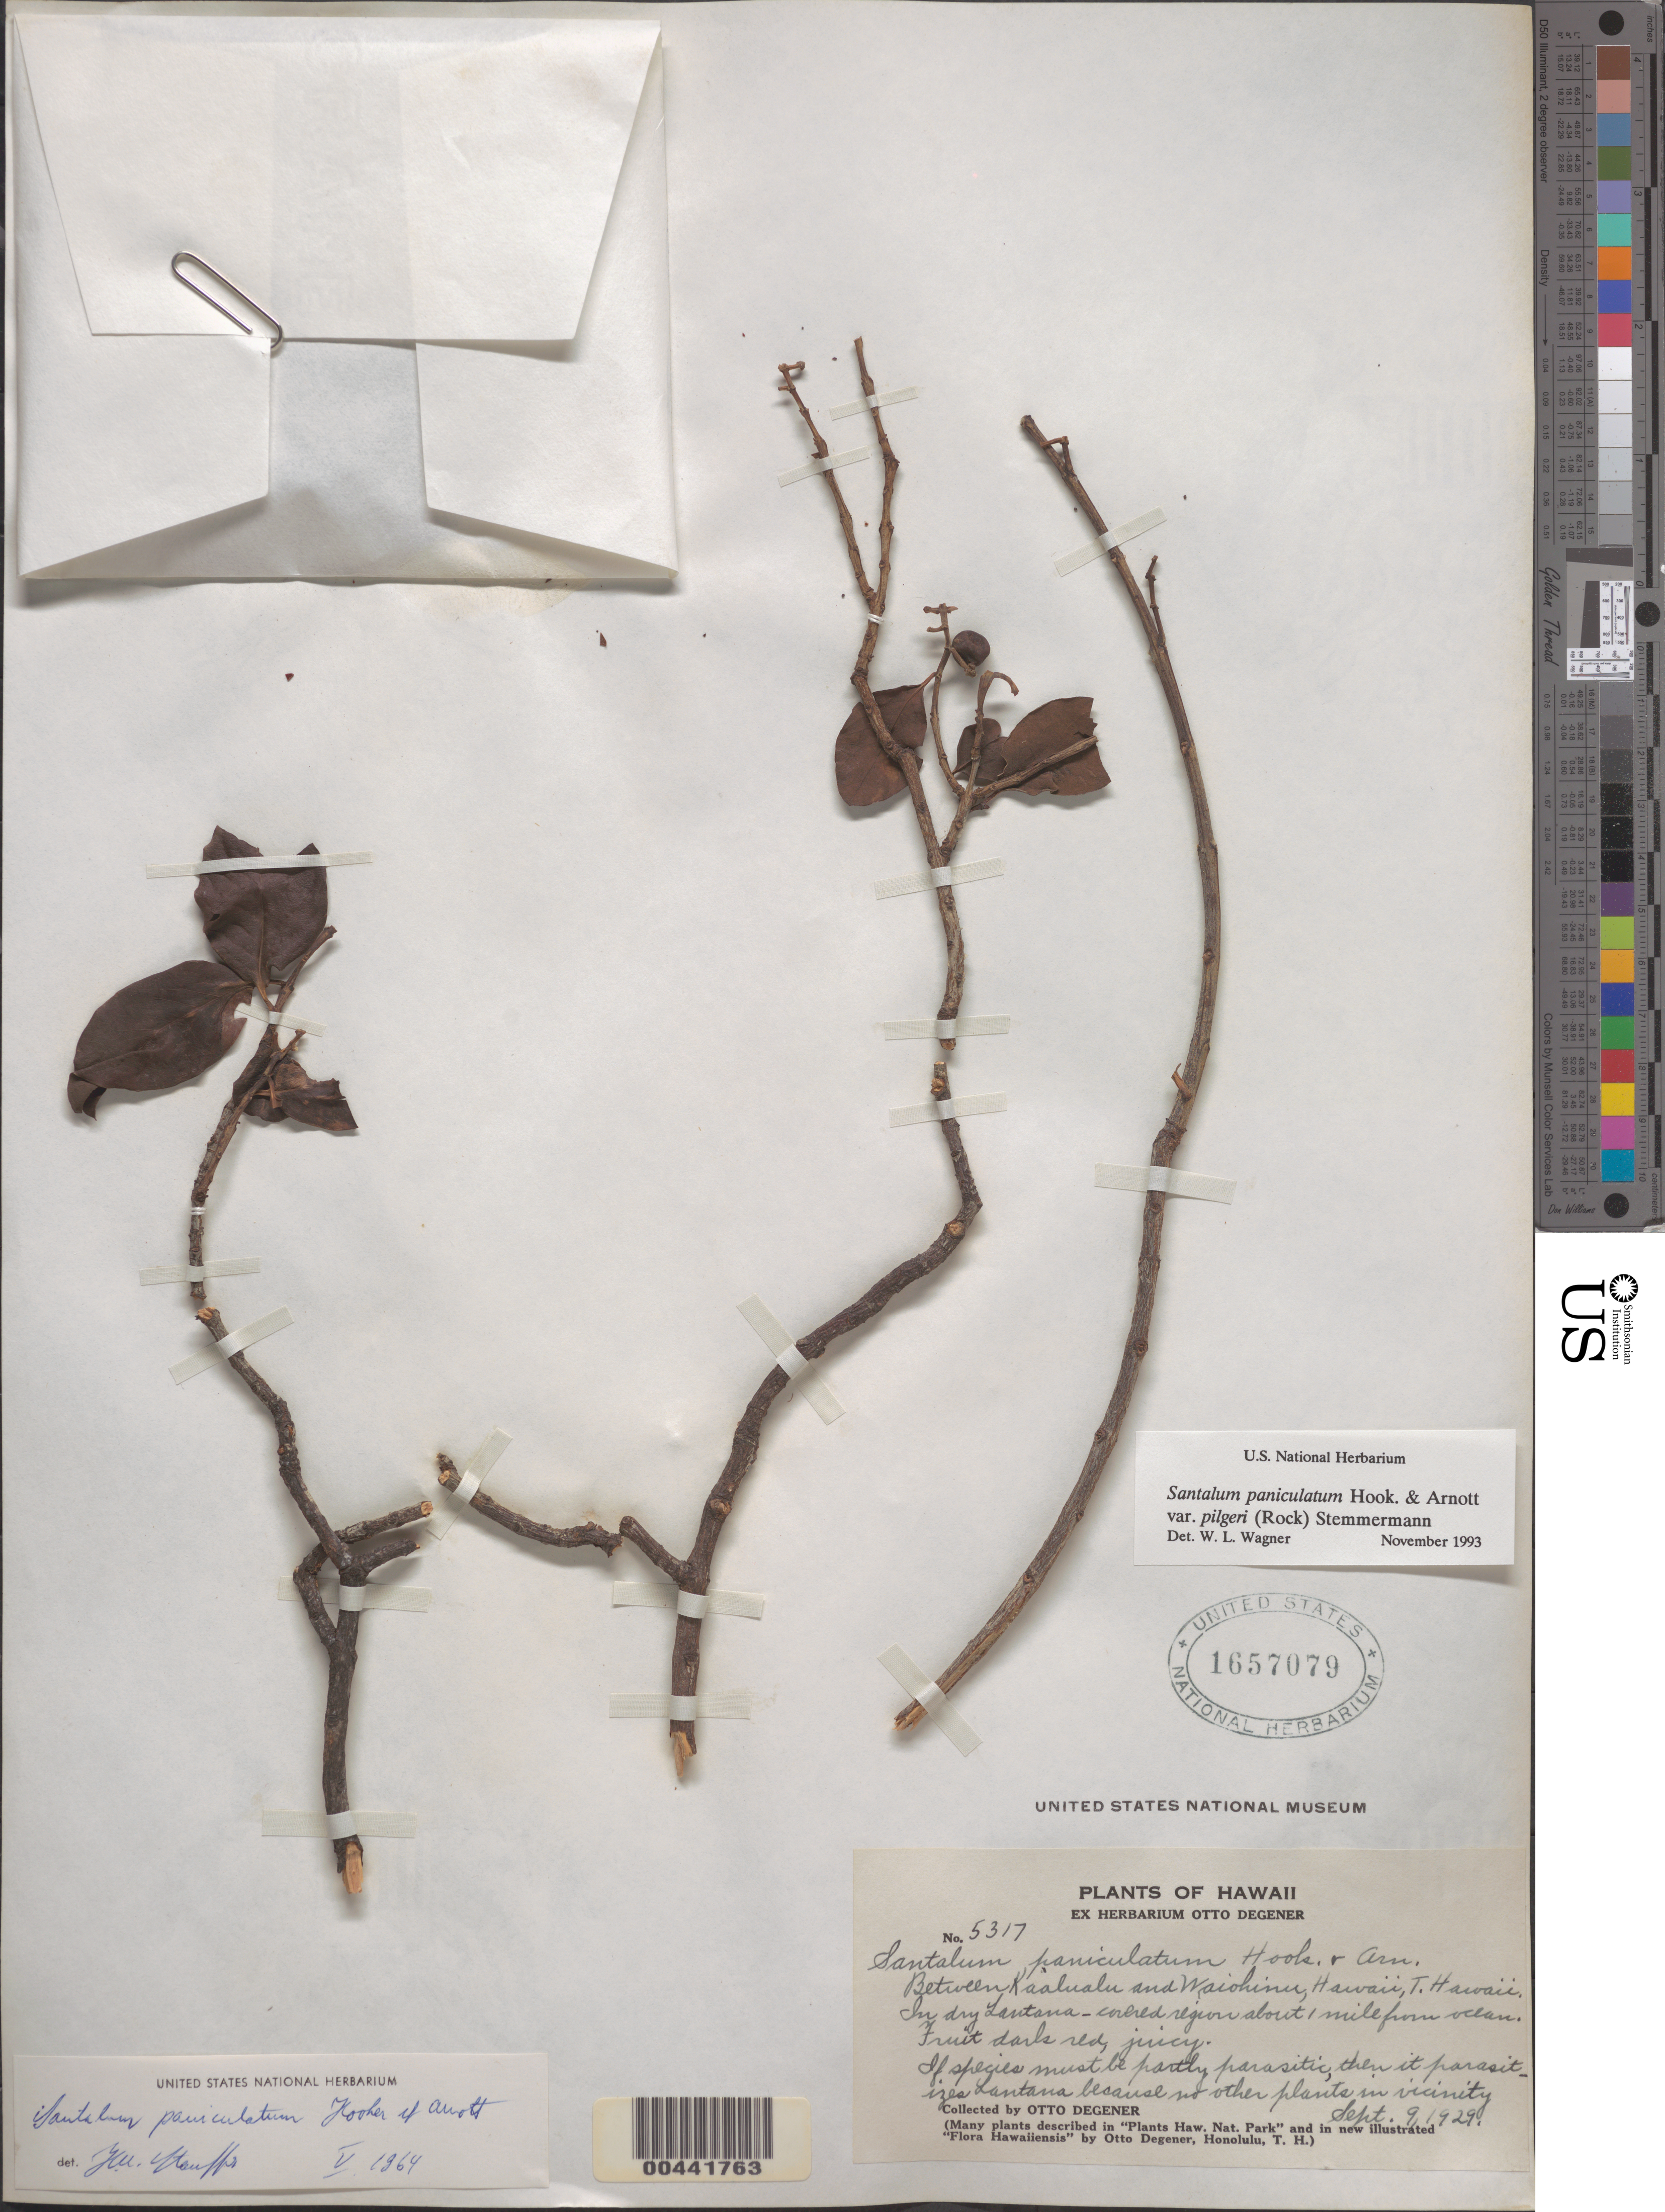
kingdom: Plantae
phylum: Tracheophyta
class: Magnoliopsida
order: Santalales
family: Santalaceae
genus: Santalum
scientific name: Santalum paniculatum var. pilgeri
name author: (Rock) Stemmerm.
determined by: Wagner, W. L., (BOT), Smithsonian Institution - National Museum of Natural History (UNITED STATES)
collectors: O. Degener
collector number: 5317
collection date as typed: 9 Sep 1929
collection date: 1929-09-09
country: United States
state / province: Hawaii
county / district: Hawaii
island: Hawaii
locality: Between Kaalualu and Waiohinu, about 1 mile from ocean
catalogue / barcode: US 1657079